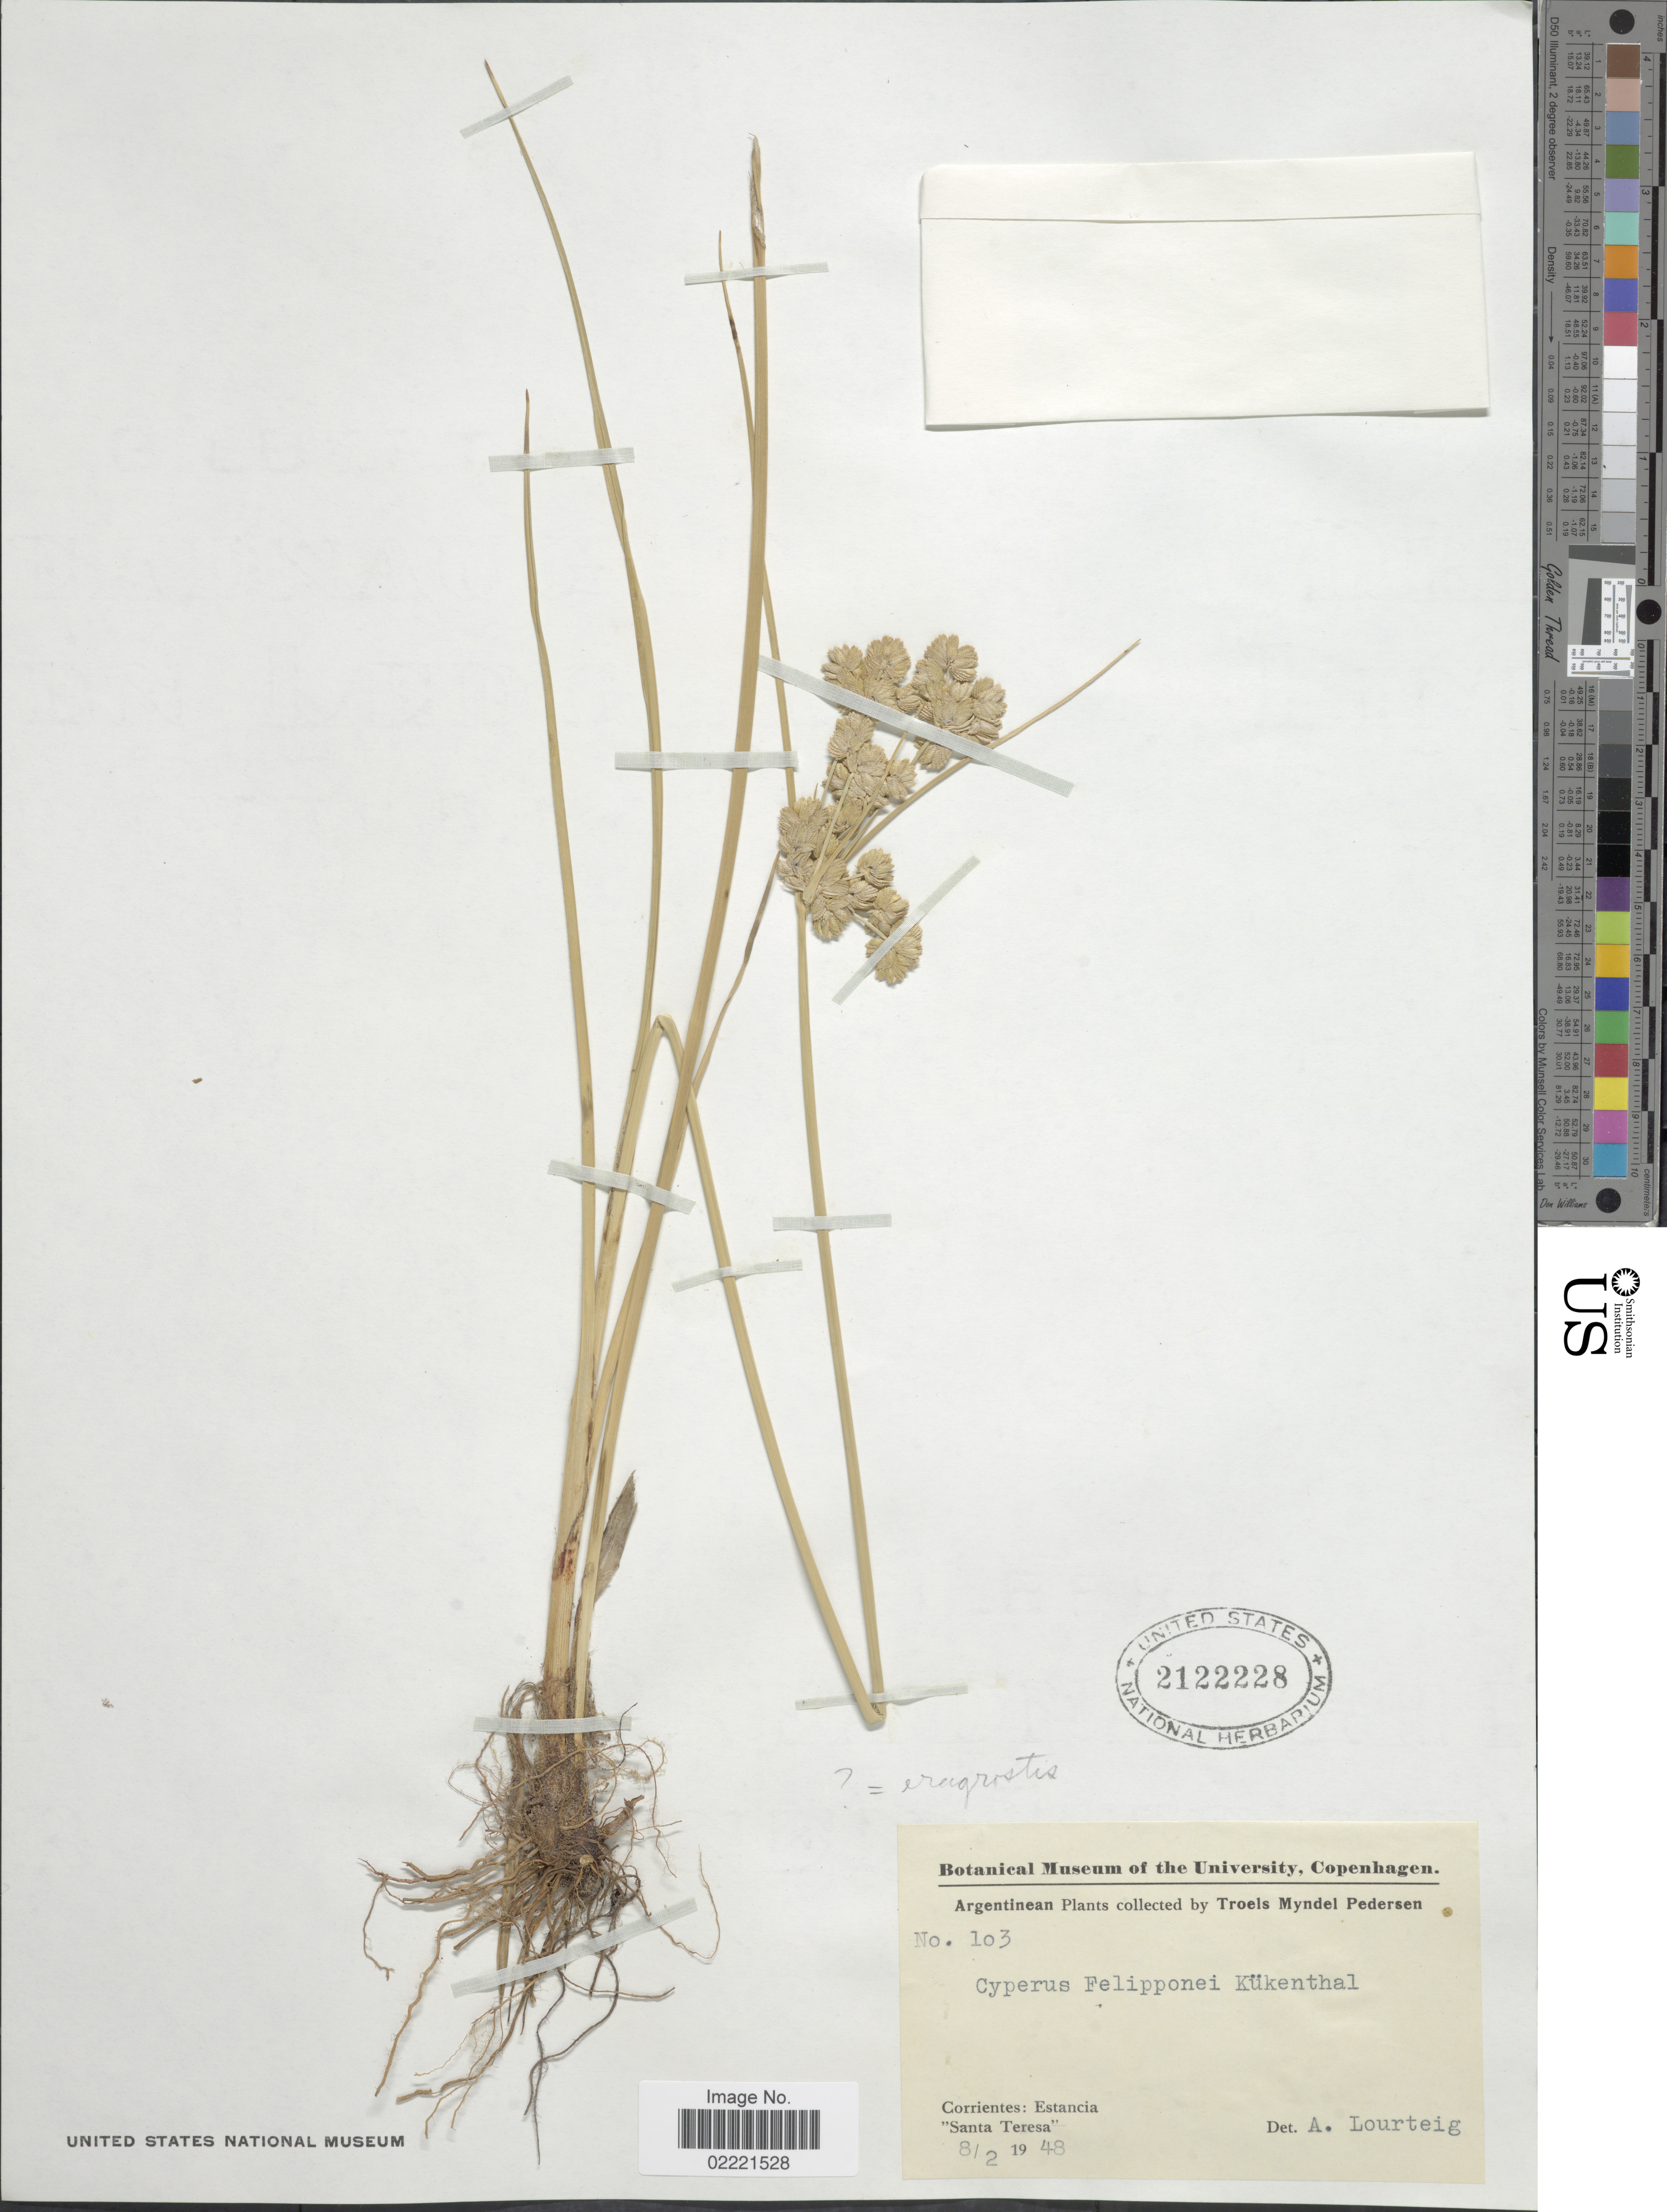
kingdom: Plantae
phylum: Tracheophyta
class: Liliopsida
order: Poales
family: Cyperaceae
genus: Cyperus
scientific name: Cyperus eragrostis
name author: Lam.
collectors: T. Pederson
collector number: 103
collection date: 1948-02-08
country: Argentina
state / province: Corrientes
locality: Estancia, "Santa Teresa"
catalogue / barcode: US 2122228